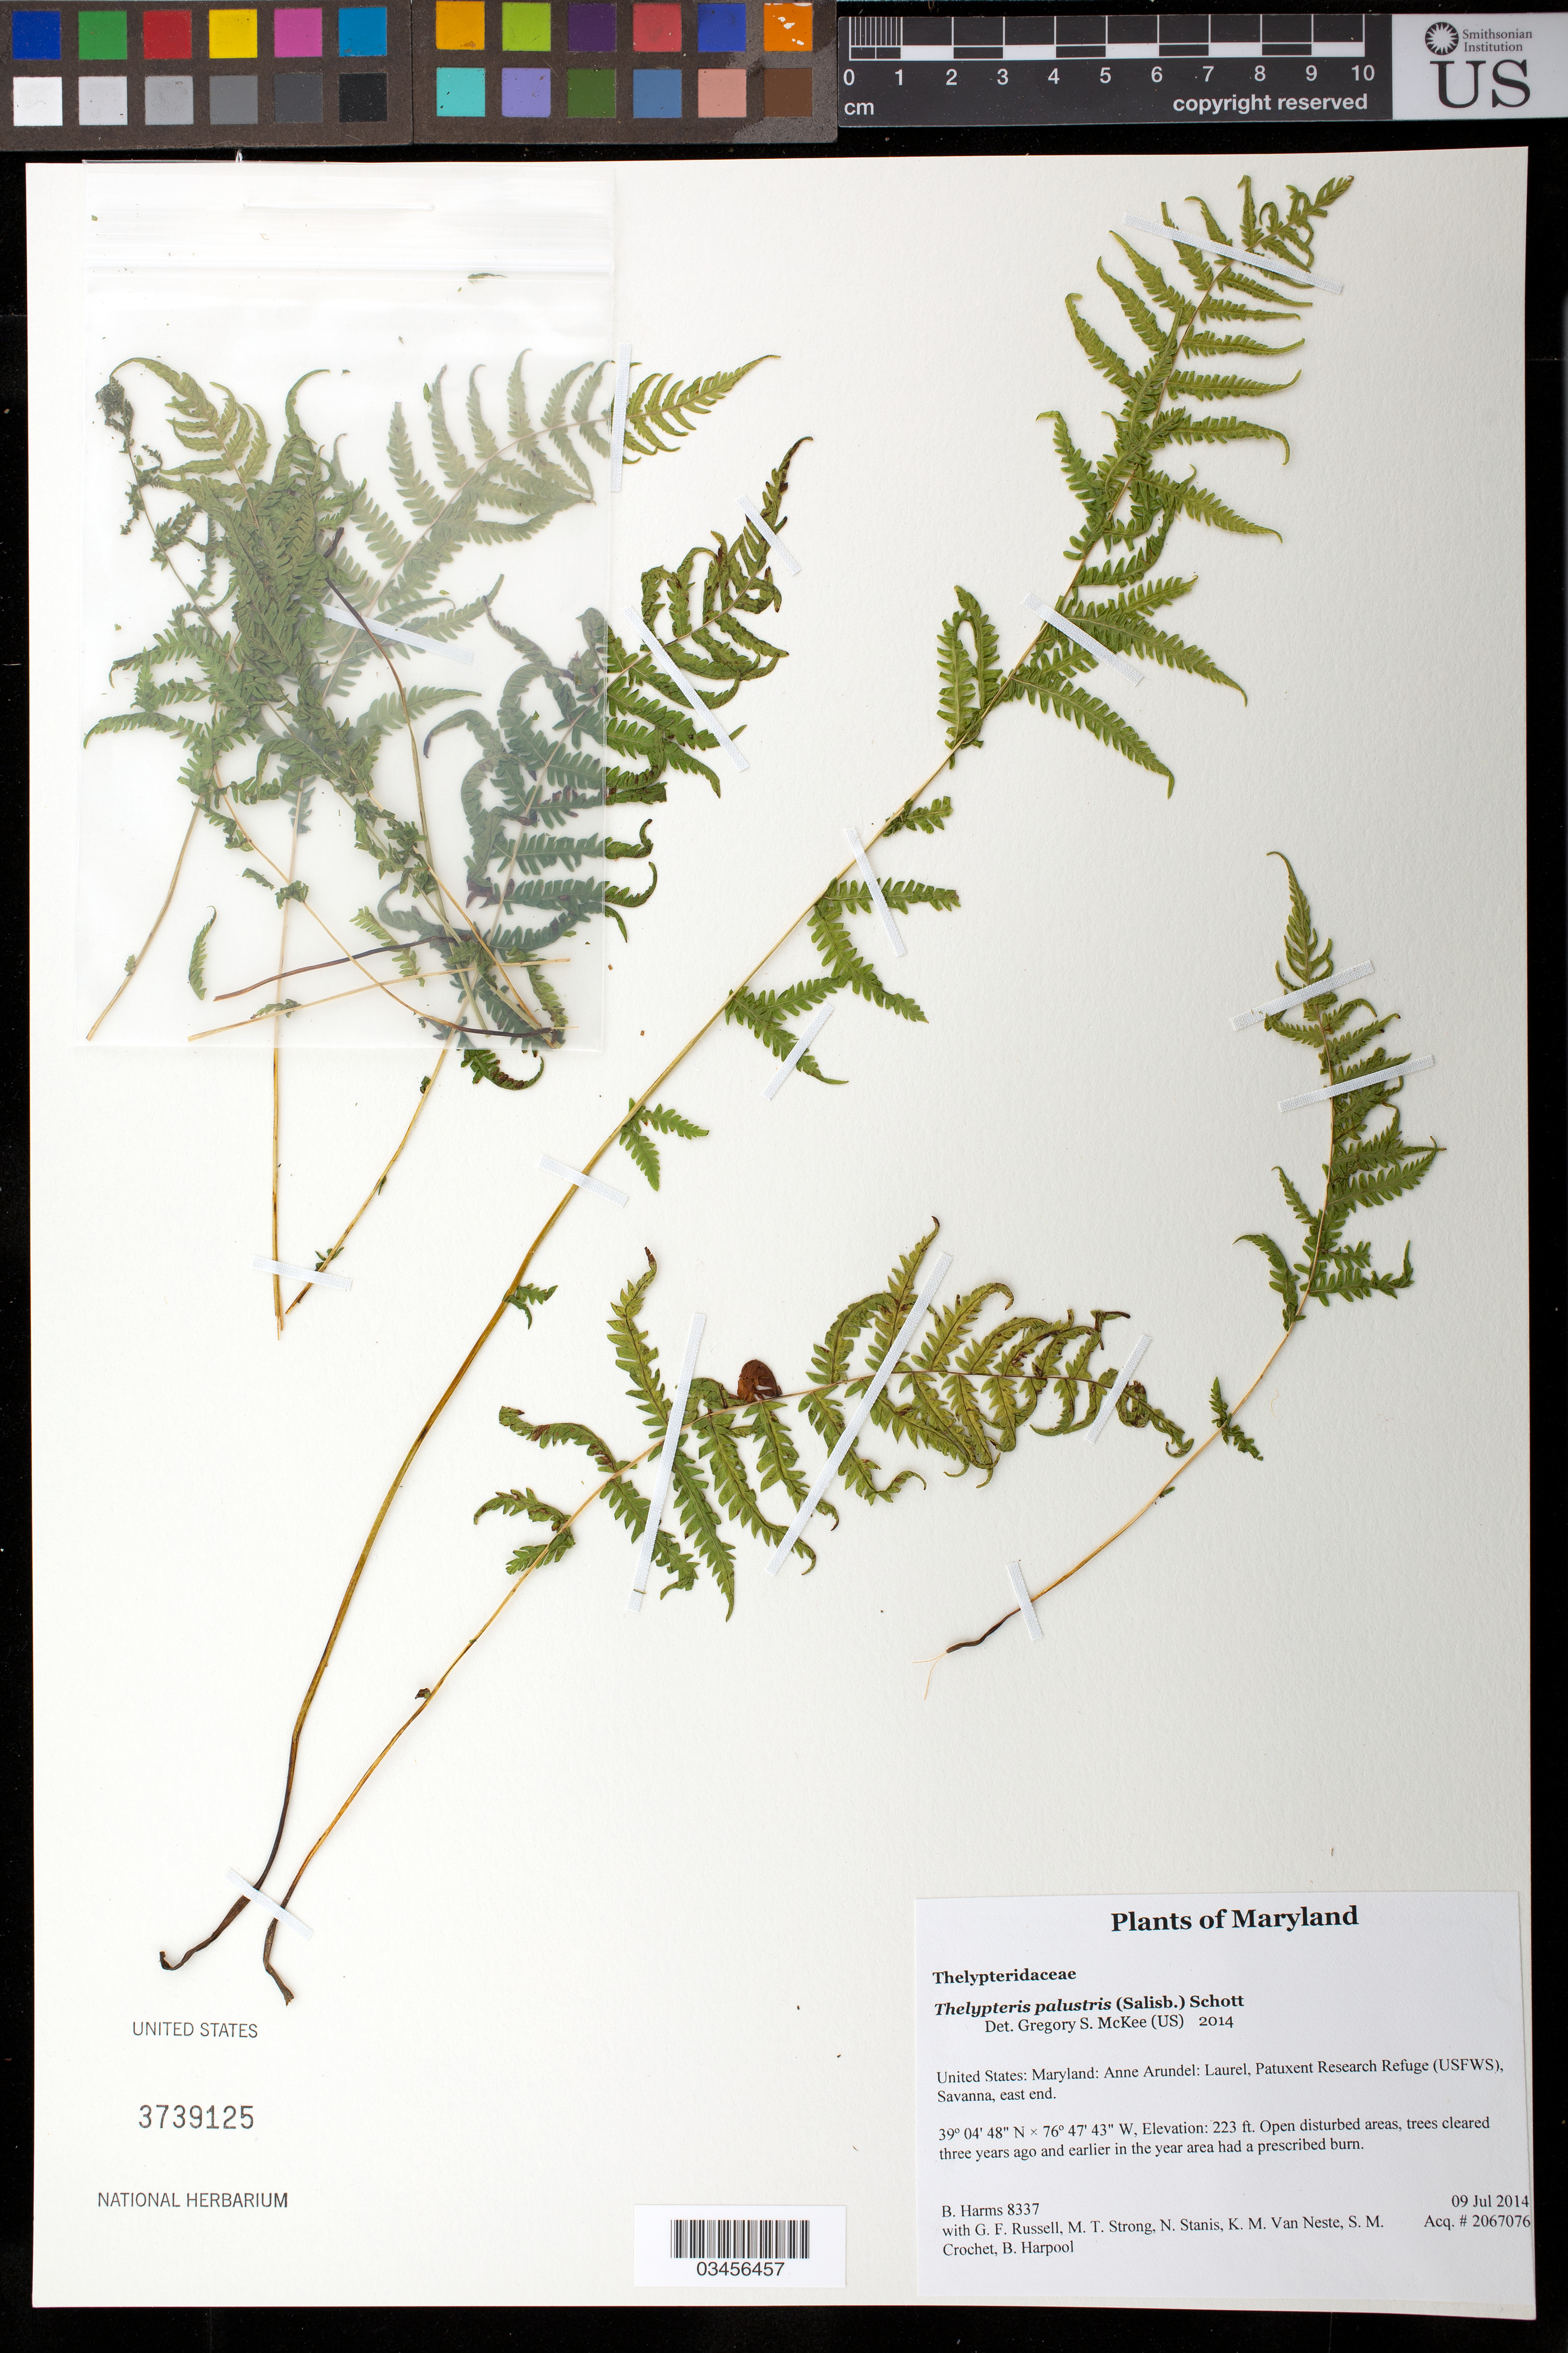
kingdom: Plantae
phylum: Tracheophyta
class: Polypodiopsida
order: Polypodiales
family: Thelypteridaceae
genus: Thelypteris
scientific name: Thelypteris palustris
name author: (Salisb.) Schott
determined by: McKee, G. S., (US), NMNH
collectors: B. Harms, G. Russell, M. T. Strong, N. Stanis, K. M. Van Neste & S. M. Crochet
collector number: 8337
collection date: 2014-07-09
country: United States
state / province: Maryland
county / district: Anne Arundel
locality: Laurel, Patuxent Research Refuge (USFWS), Savanna, east end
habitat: Open disturbed areas, trees cleared three years ago and earlier in the year area had a prescribed burn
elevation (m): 68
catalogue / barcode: US 3739125